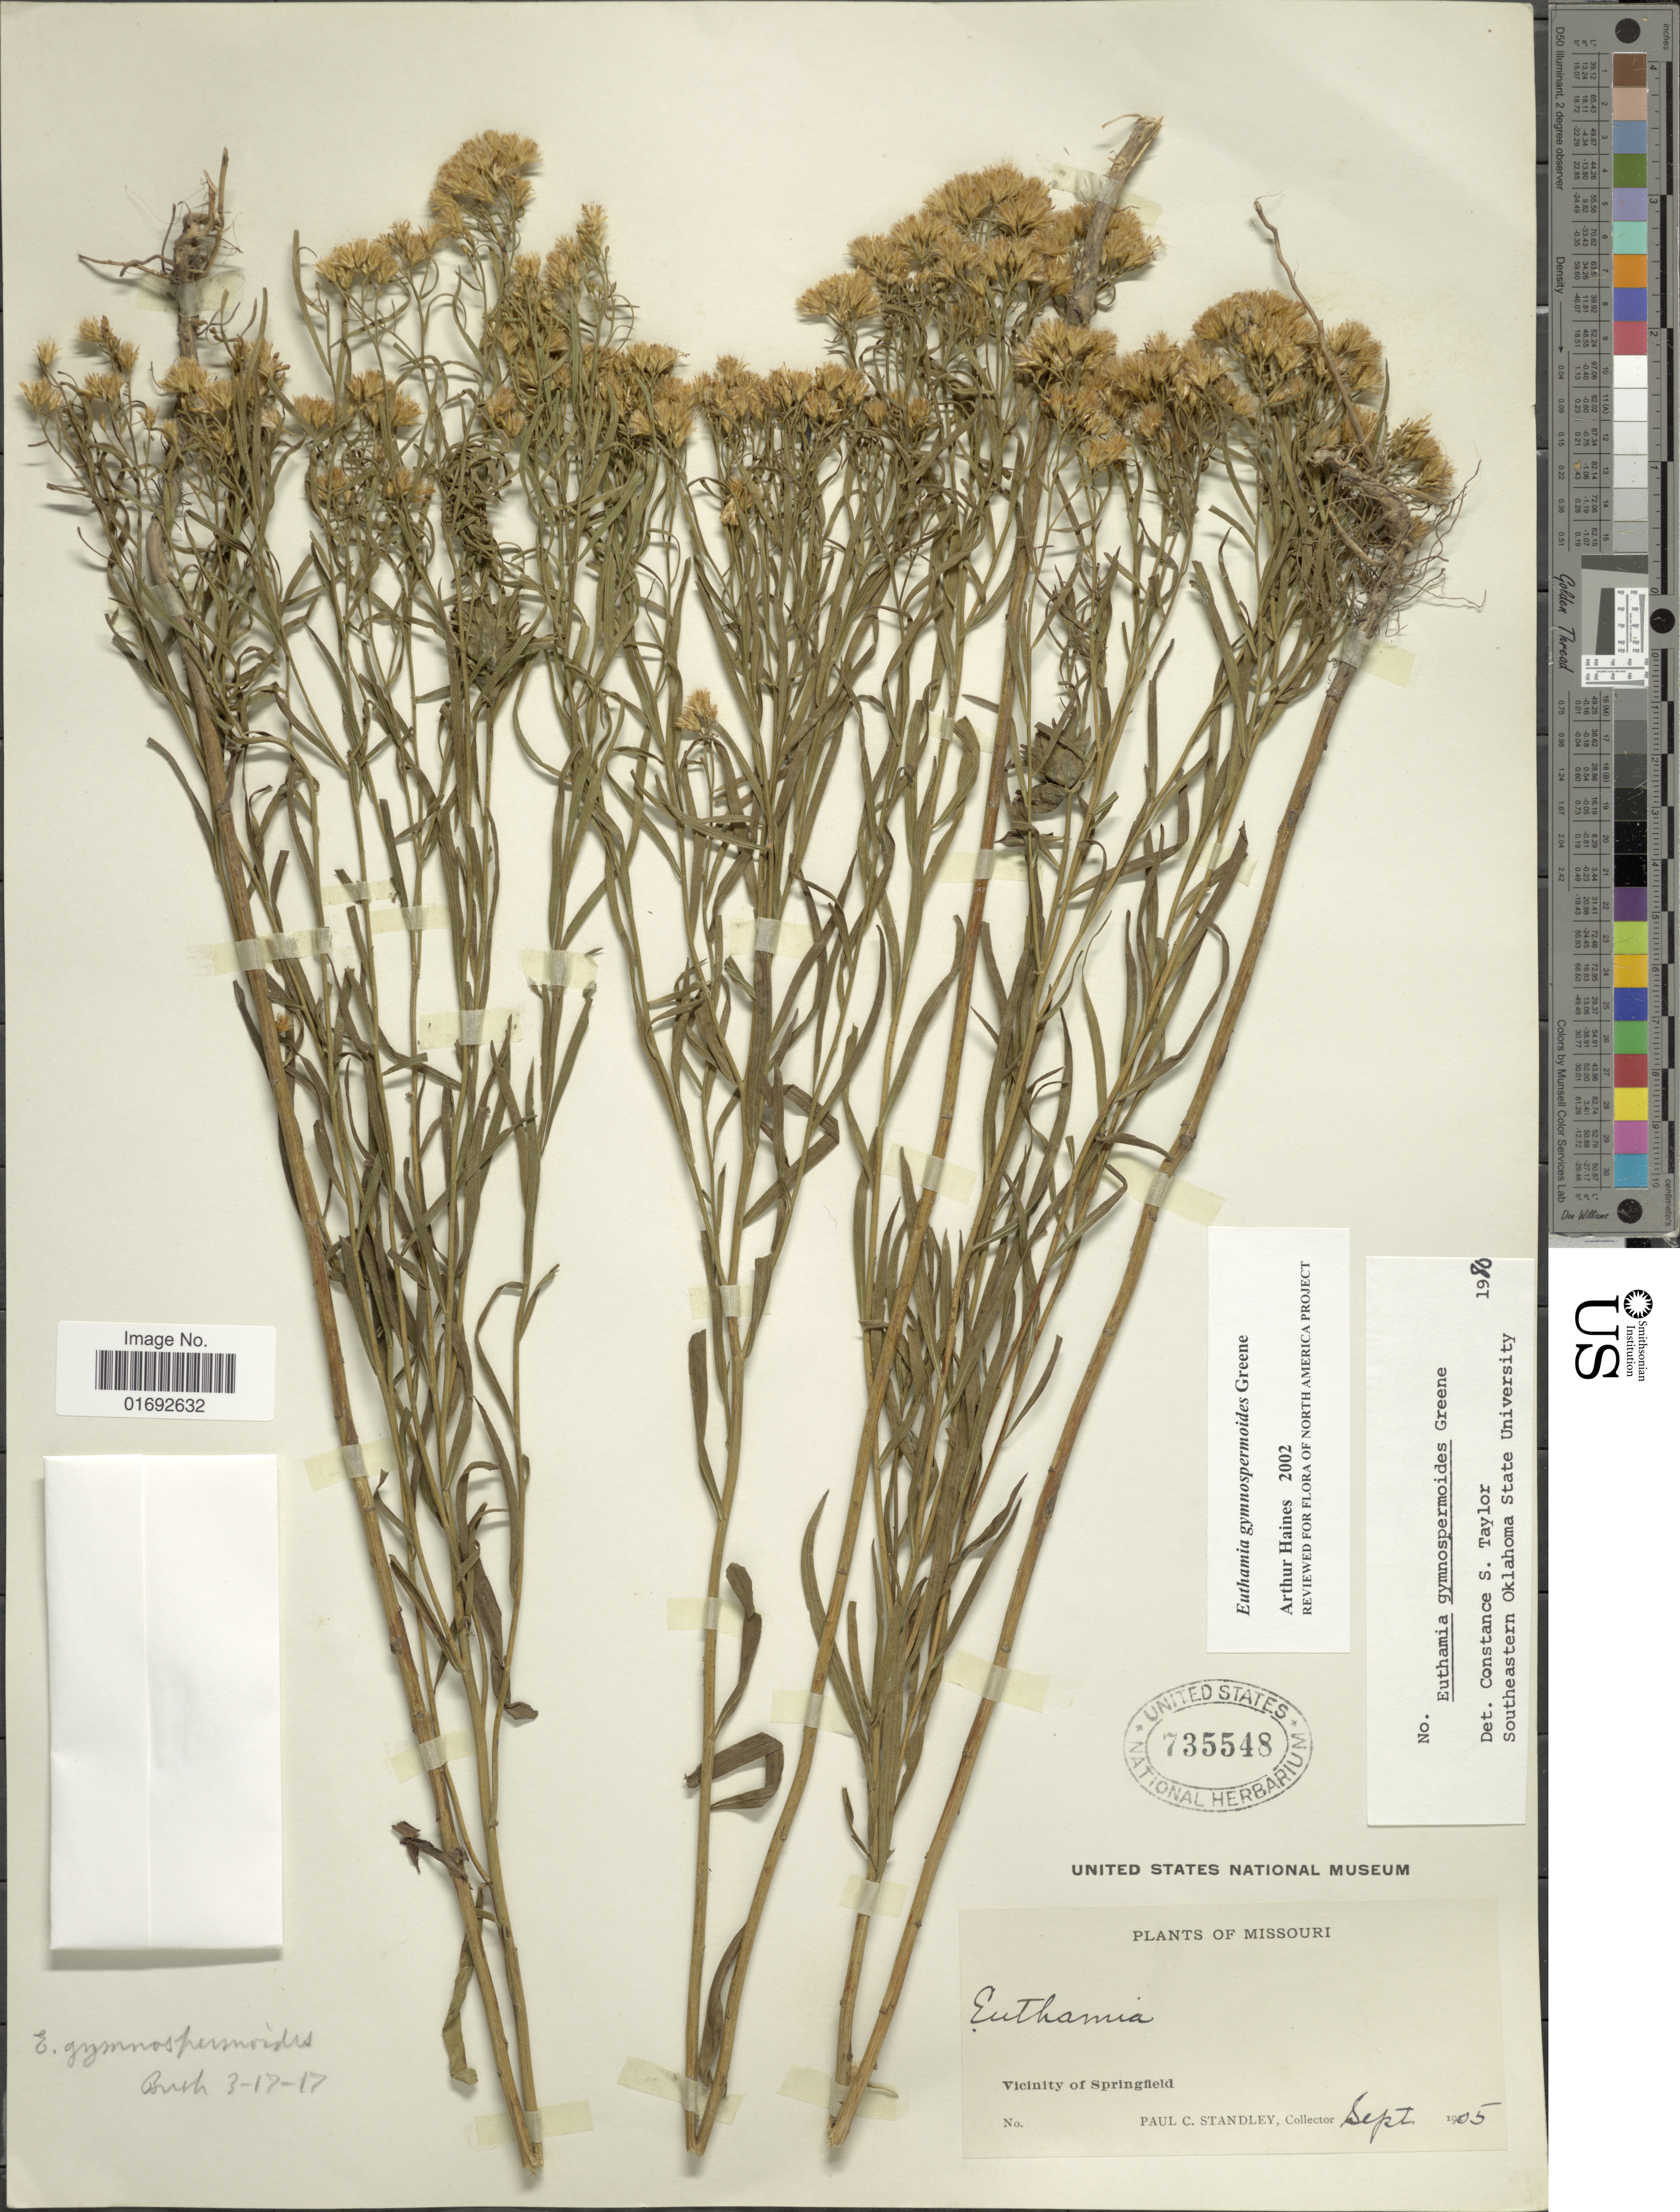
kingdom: Plantae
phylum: Tracheophyta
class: Magnoliopsida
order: Asterales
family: Asteraceae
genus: Euthamia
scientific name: Euthamia gymnospermoides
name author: Greene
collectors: P. C. Standley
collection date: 1905-09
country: United States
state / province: Missouri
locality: Vicinity of Springfield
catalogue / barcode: US 735548